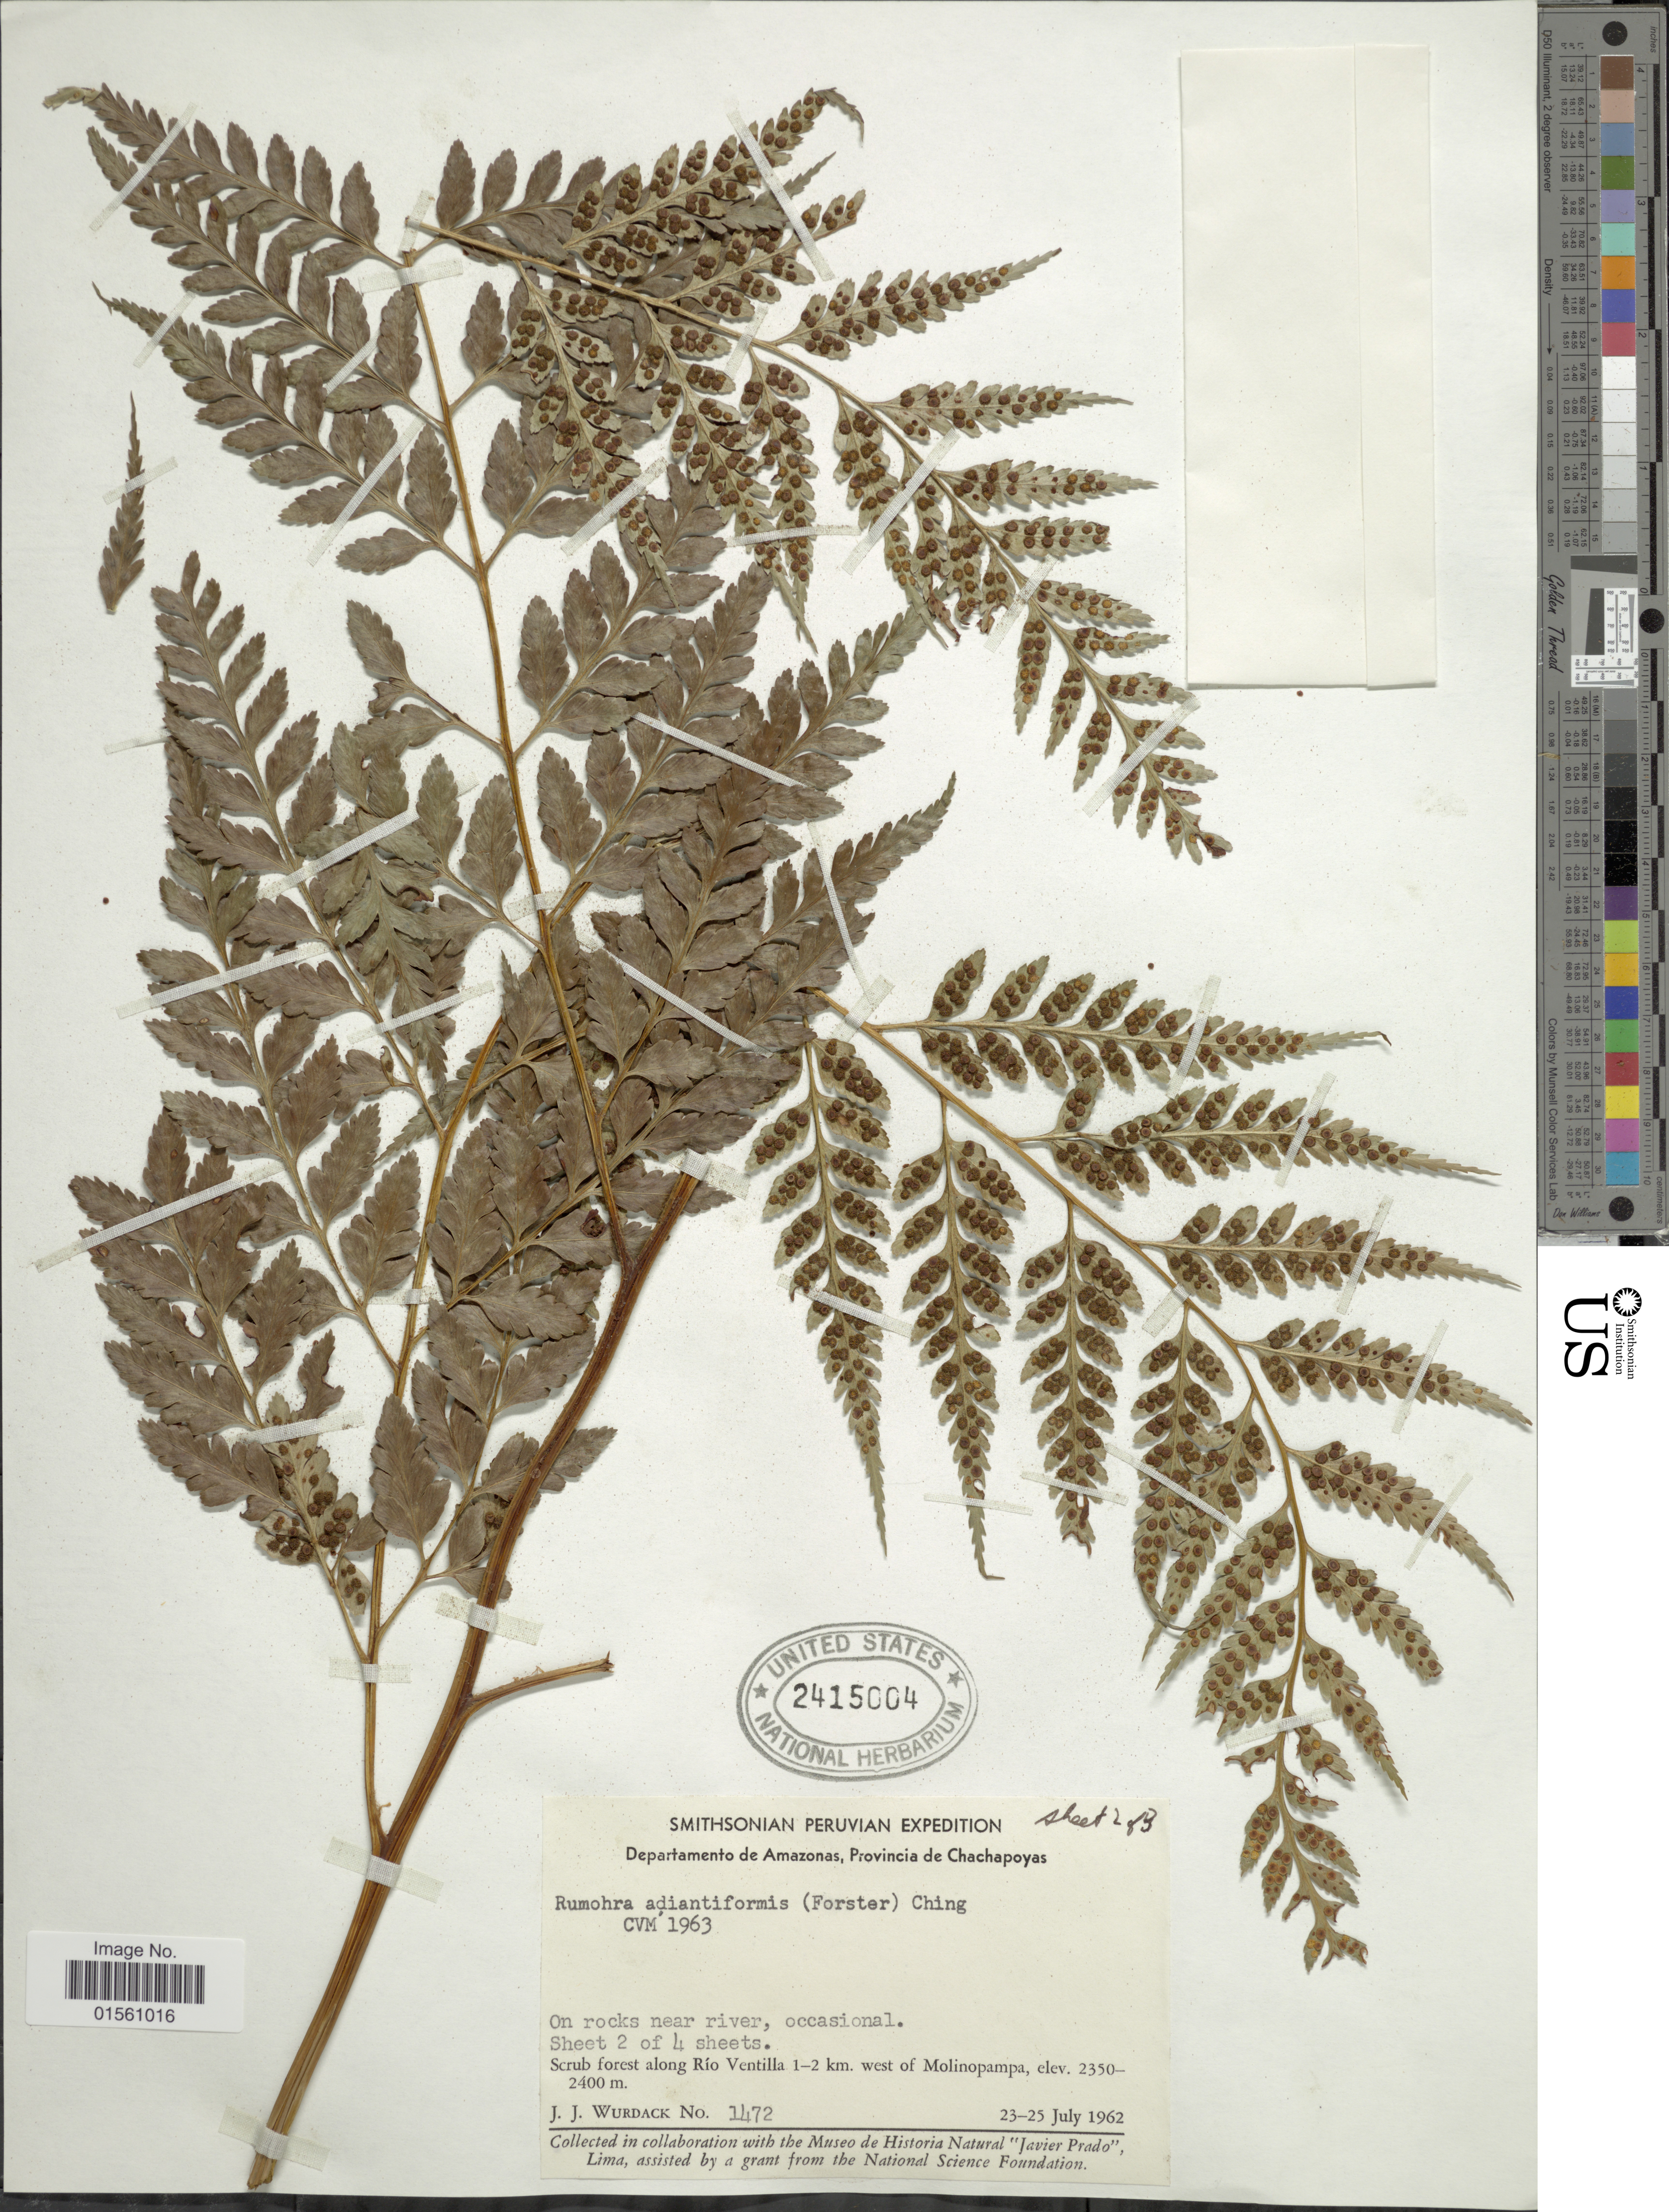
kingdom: Plantae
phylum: Tracheophyta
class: Polypodiopsida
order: Polypodiales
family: Dryopteridaceae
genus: Rumohra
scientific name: Rumohra adiantiformis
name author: (G. Forst.) Ching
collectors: J. J. Wurdack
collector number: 1472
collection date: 1962-07-23/1962-07-25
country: Peru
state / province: Amazonas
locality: Departamento de Amazonas, Provincia de Chachapoyas, scrub forest along rio Ventilla 1-2 km. west of Molinopampa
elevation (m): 2350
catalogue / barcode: US 2415004